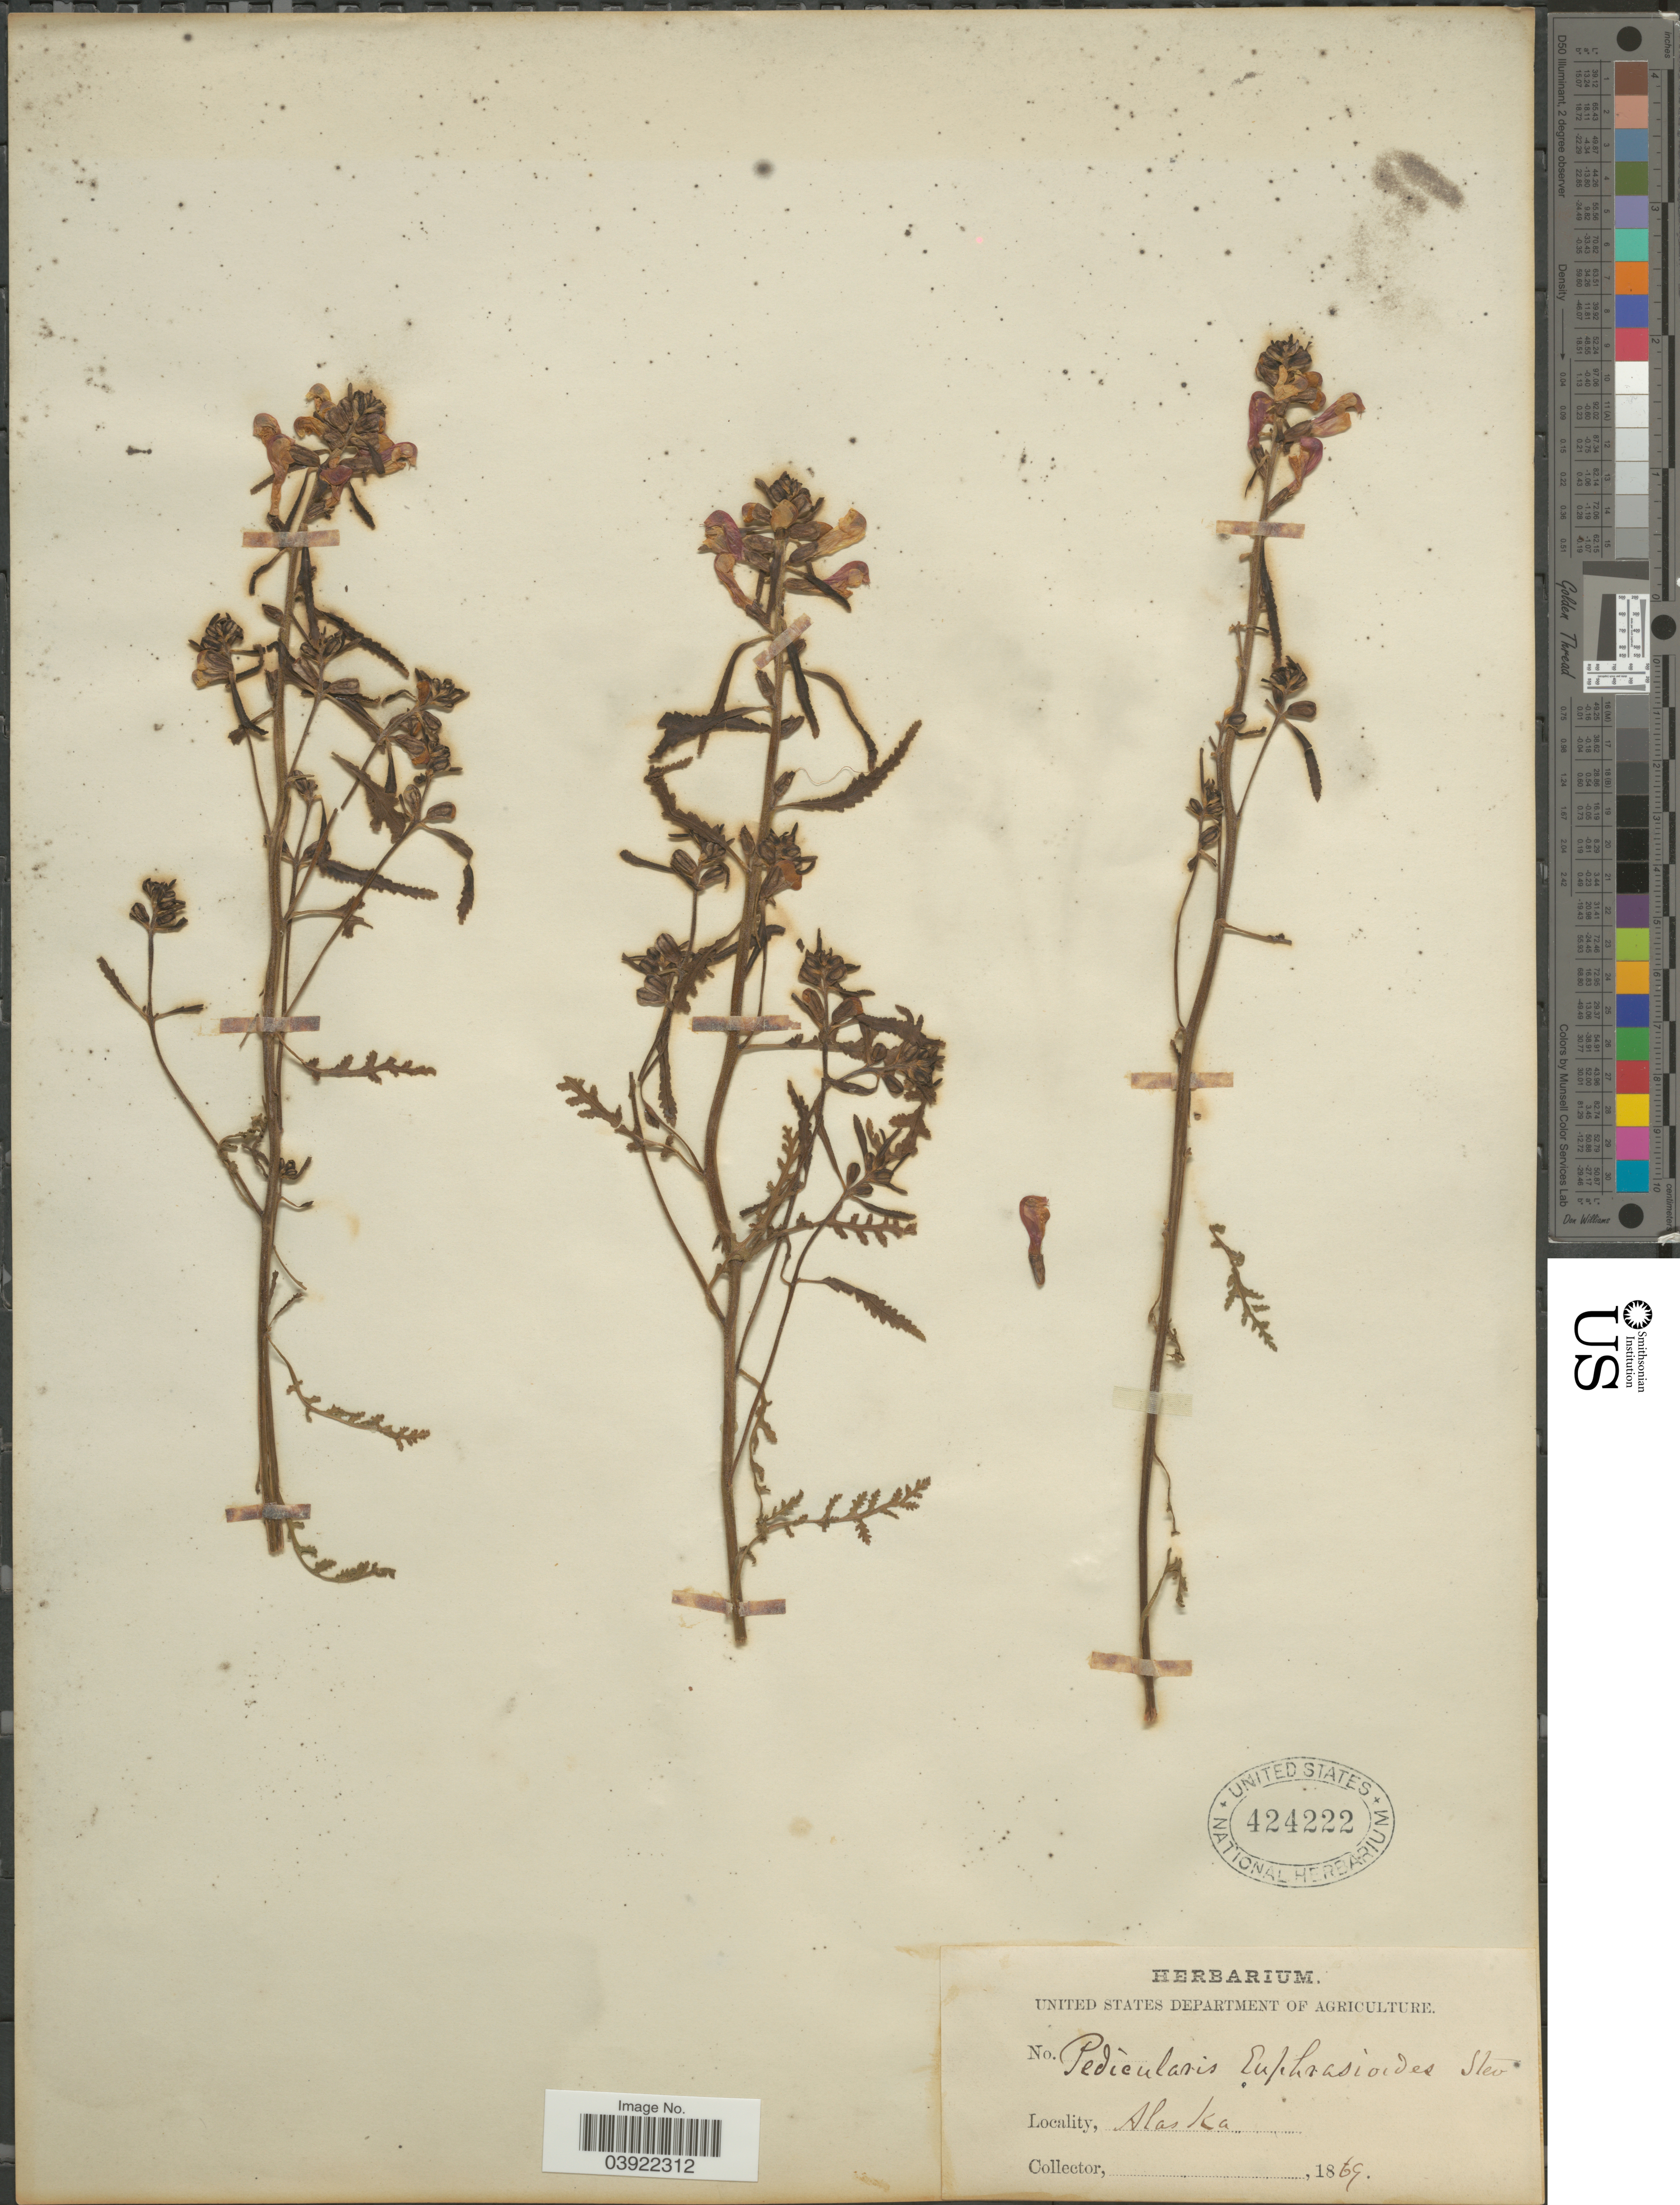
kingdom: Plantae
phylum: Tracheophyta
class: Magnoliopsida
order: Lamiales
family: Orobanchaceae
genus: Pedicularis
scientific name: Pedicularis labradorica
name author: Wirsing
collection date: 1869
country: United States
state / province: Alaska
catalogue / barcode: US 424222